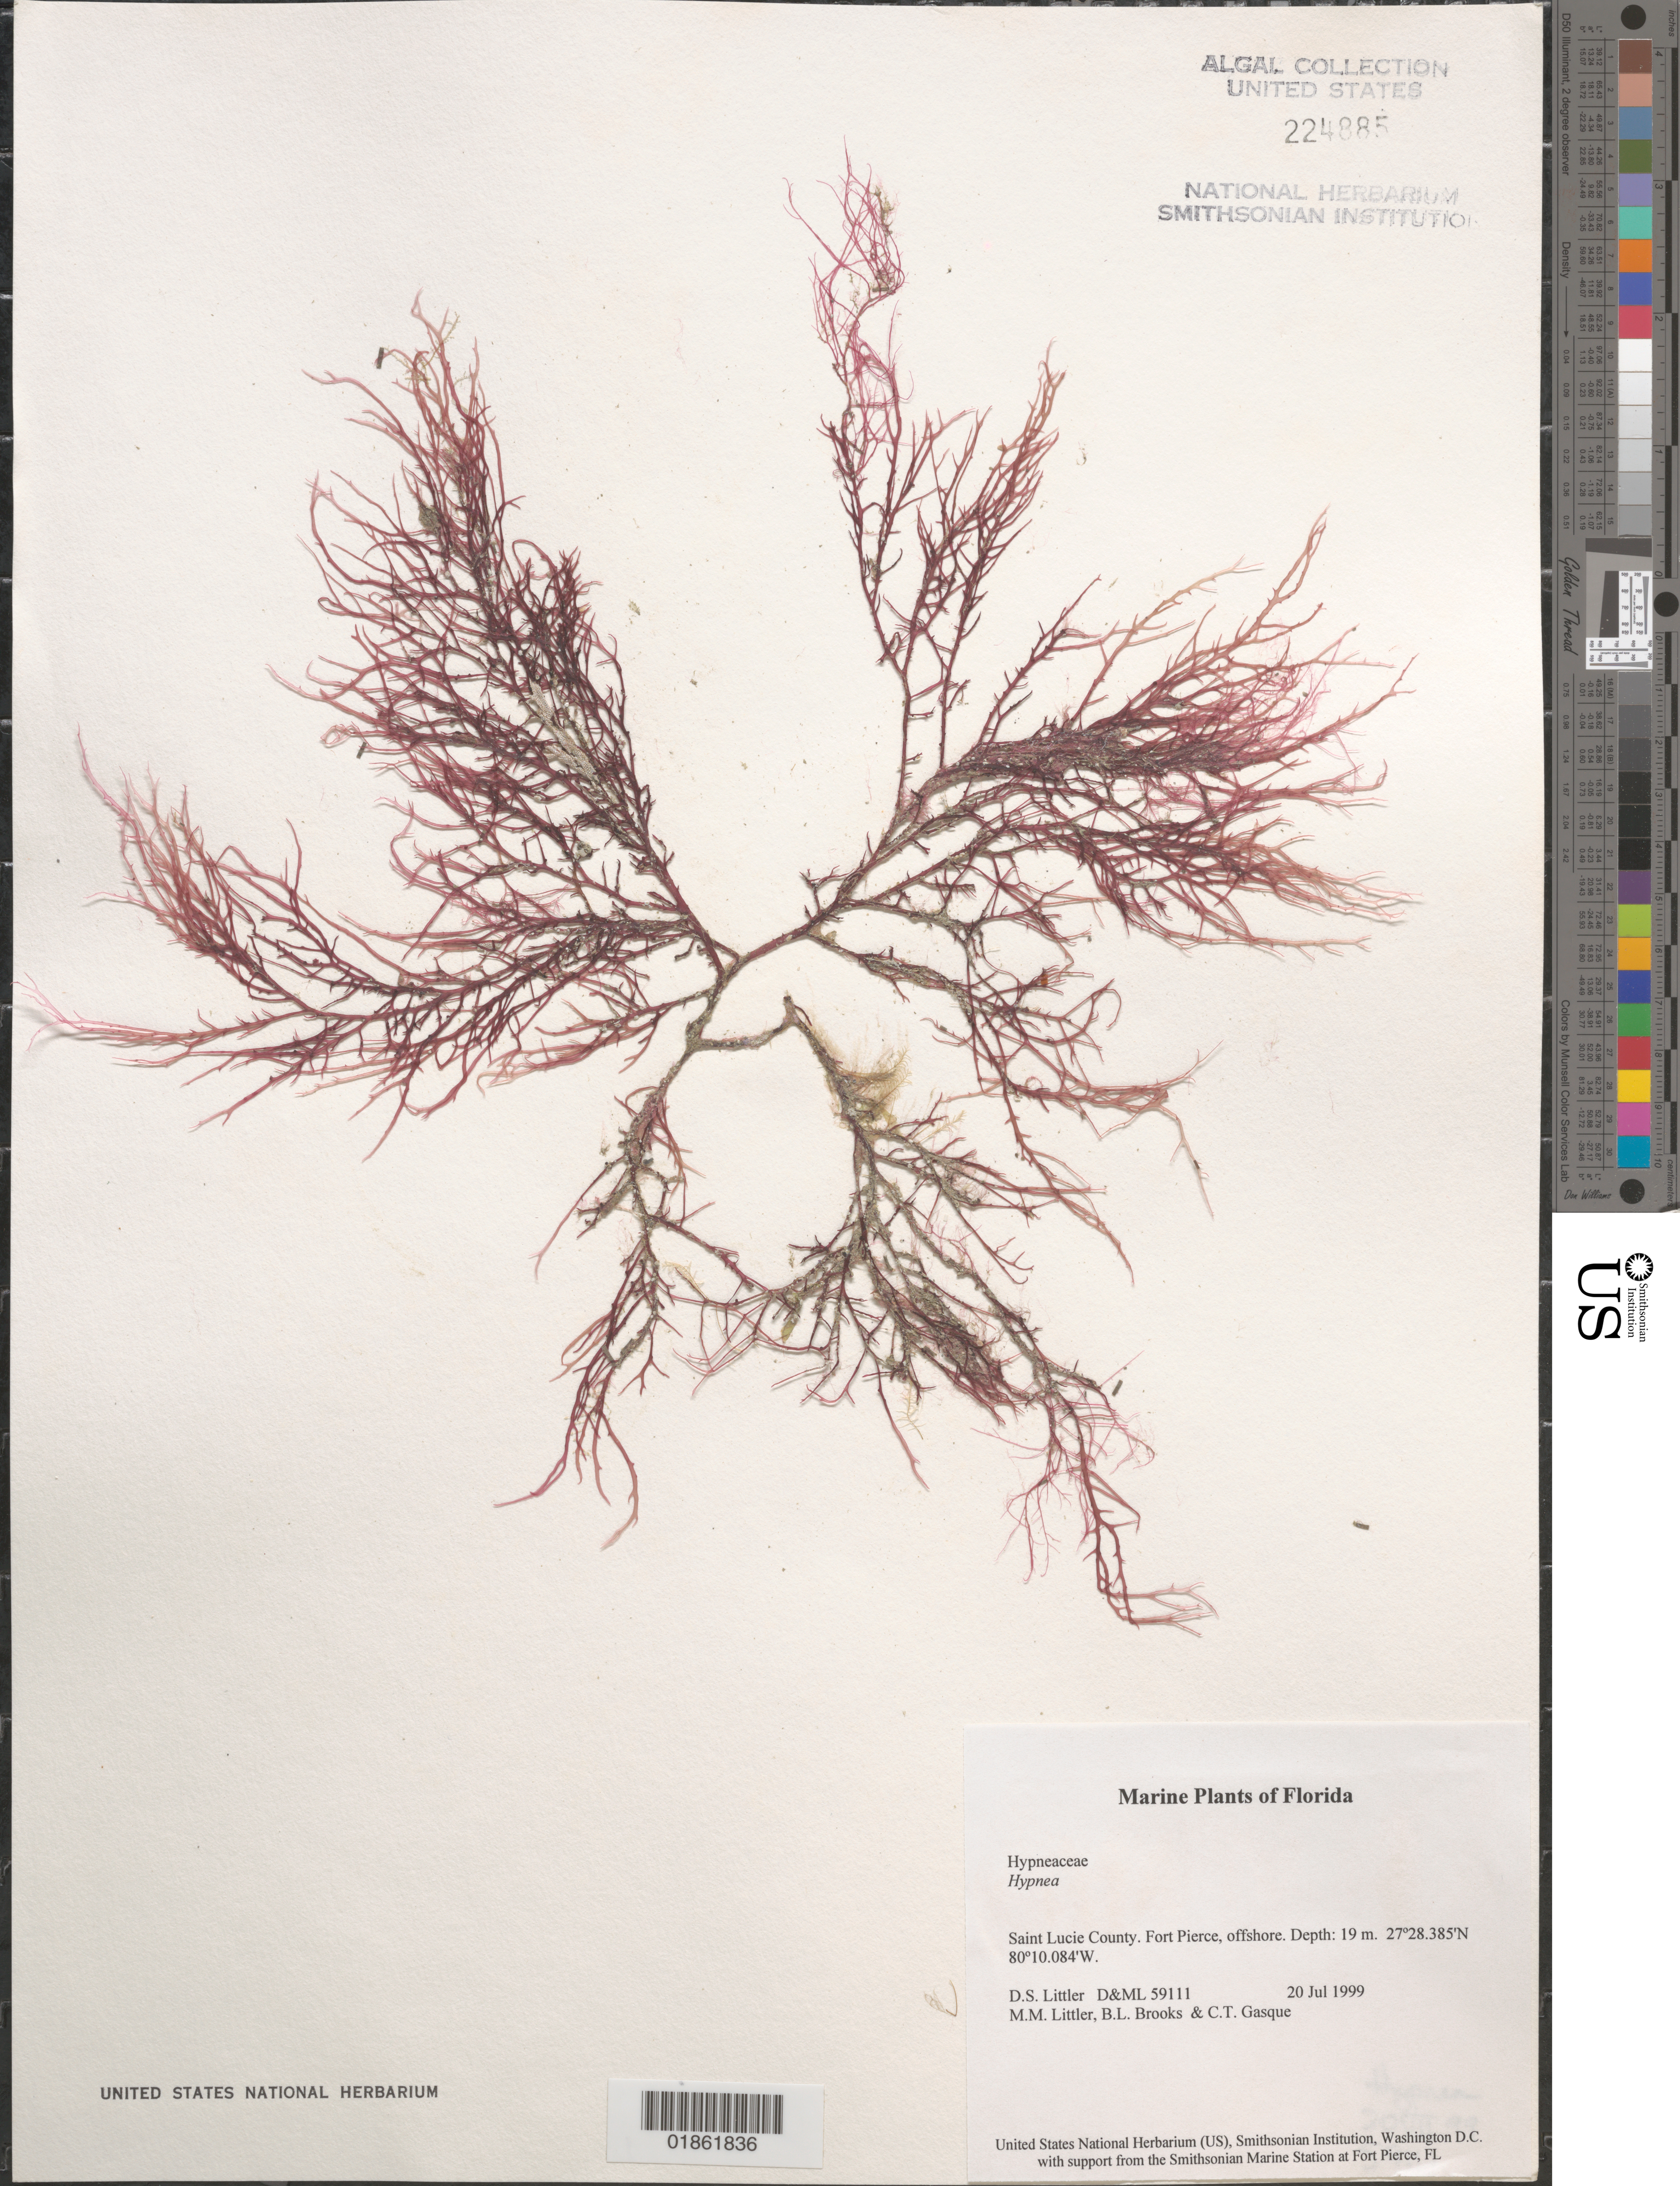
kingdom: Plantae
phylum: Rhodophyta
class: Florideophyceae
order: Gigartinales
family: Cystocloniaceae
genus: Hypnea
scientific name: Hypnea sp.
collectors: D. S. Littler, M. M. Littler & C. Gasque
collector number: D&ML 59111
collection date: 1999-07-20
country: United States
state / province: Florida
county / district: Saint Lucie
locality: Fort Pierce.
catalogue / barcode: US 224885